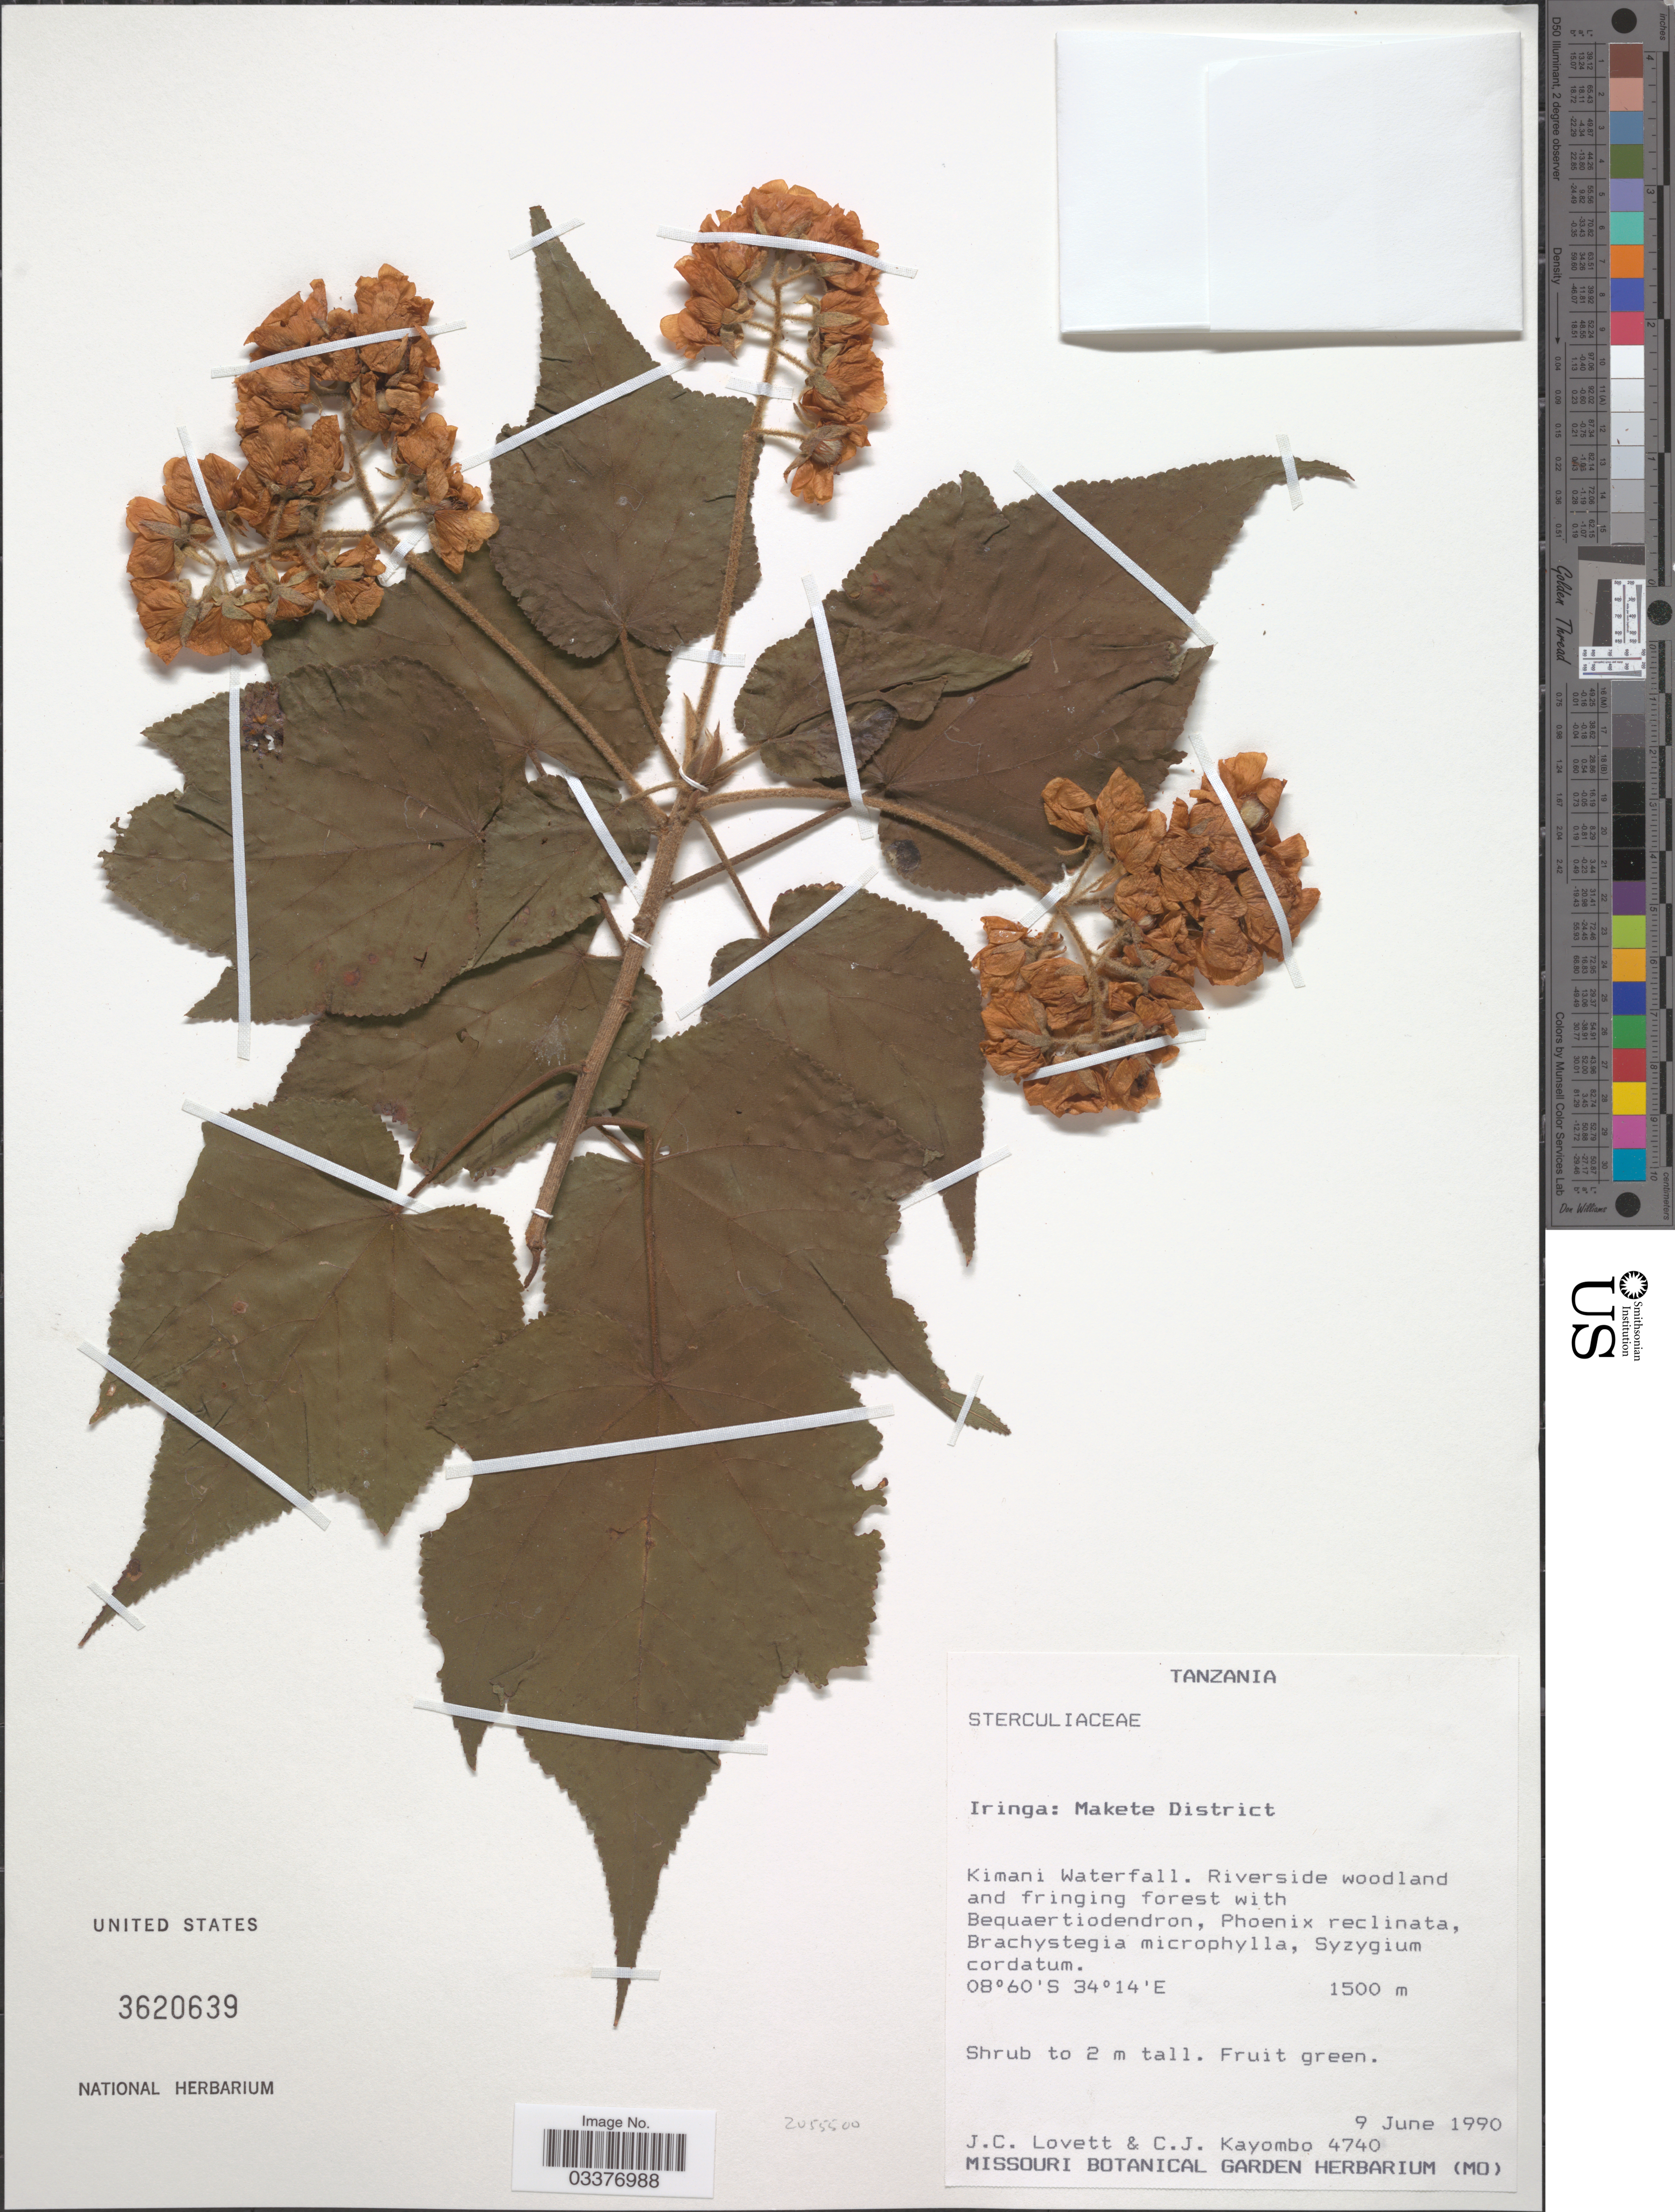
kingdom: Plantae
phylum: Tracheophyta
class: Magnoliopsida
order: Malvales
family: Malvaceae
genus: Dombeya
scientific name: Dombeya cincinnata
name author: K. Schum.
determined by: Jourdain-Fievet, L.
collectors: J. Lovett & C. Kayombo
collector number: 4740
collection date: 1990-06-09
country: Tanzania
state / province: Iringa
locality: Makete District, Kimani Waterfall.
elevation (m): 1500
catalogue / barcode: US 3620639